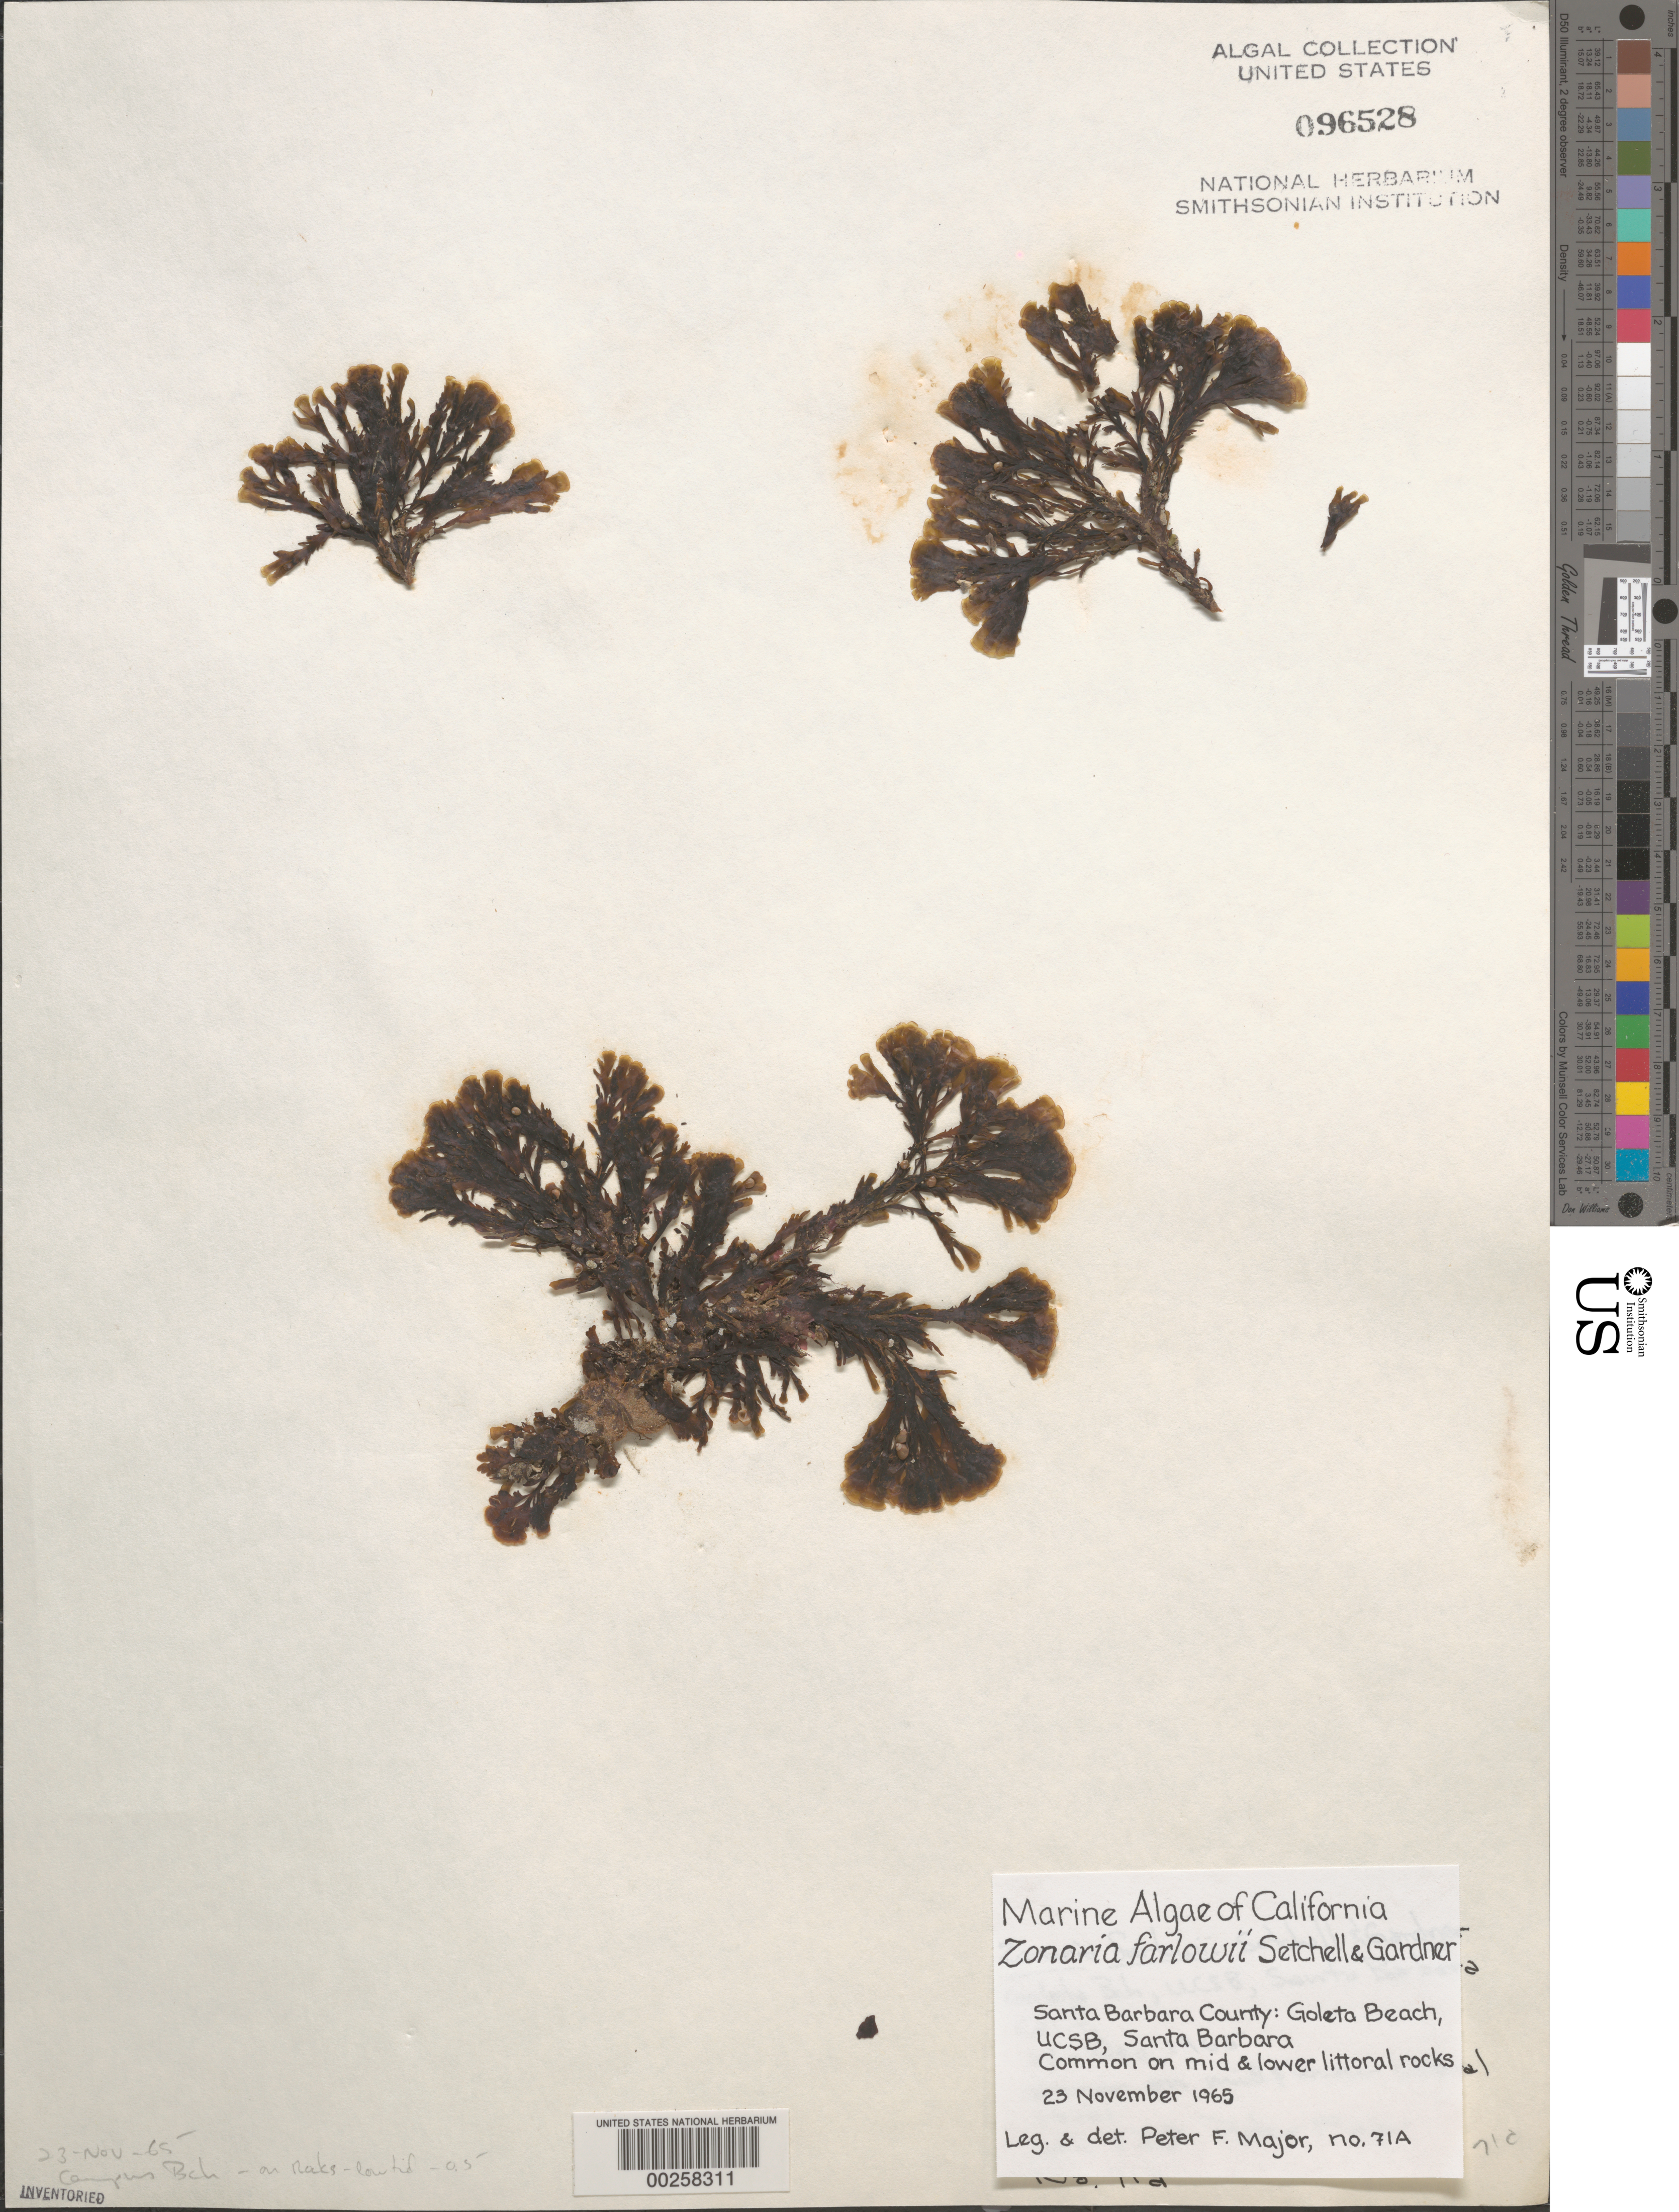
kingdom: Chromista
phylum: Ochrophyta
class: Phaeophyceae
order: Dictyotales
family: Dictyotaceae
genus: Zonaria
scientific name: Zonaria farlowii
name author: Setch. & N.L. Gardner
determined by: Major, P. F.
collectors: P. Major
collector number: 71a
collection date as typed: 23 Nov 1965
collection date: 1965-11-23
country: United States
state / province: California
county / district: Santa Barbara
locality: Goleta Beach, University of California Santa Barbara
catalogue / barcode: US 96528